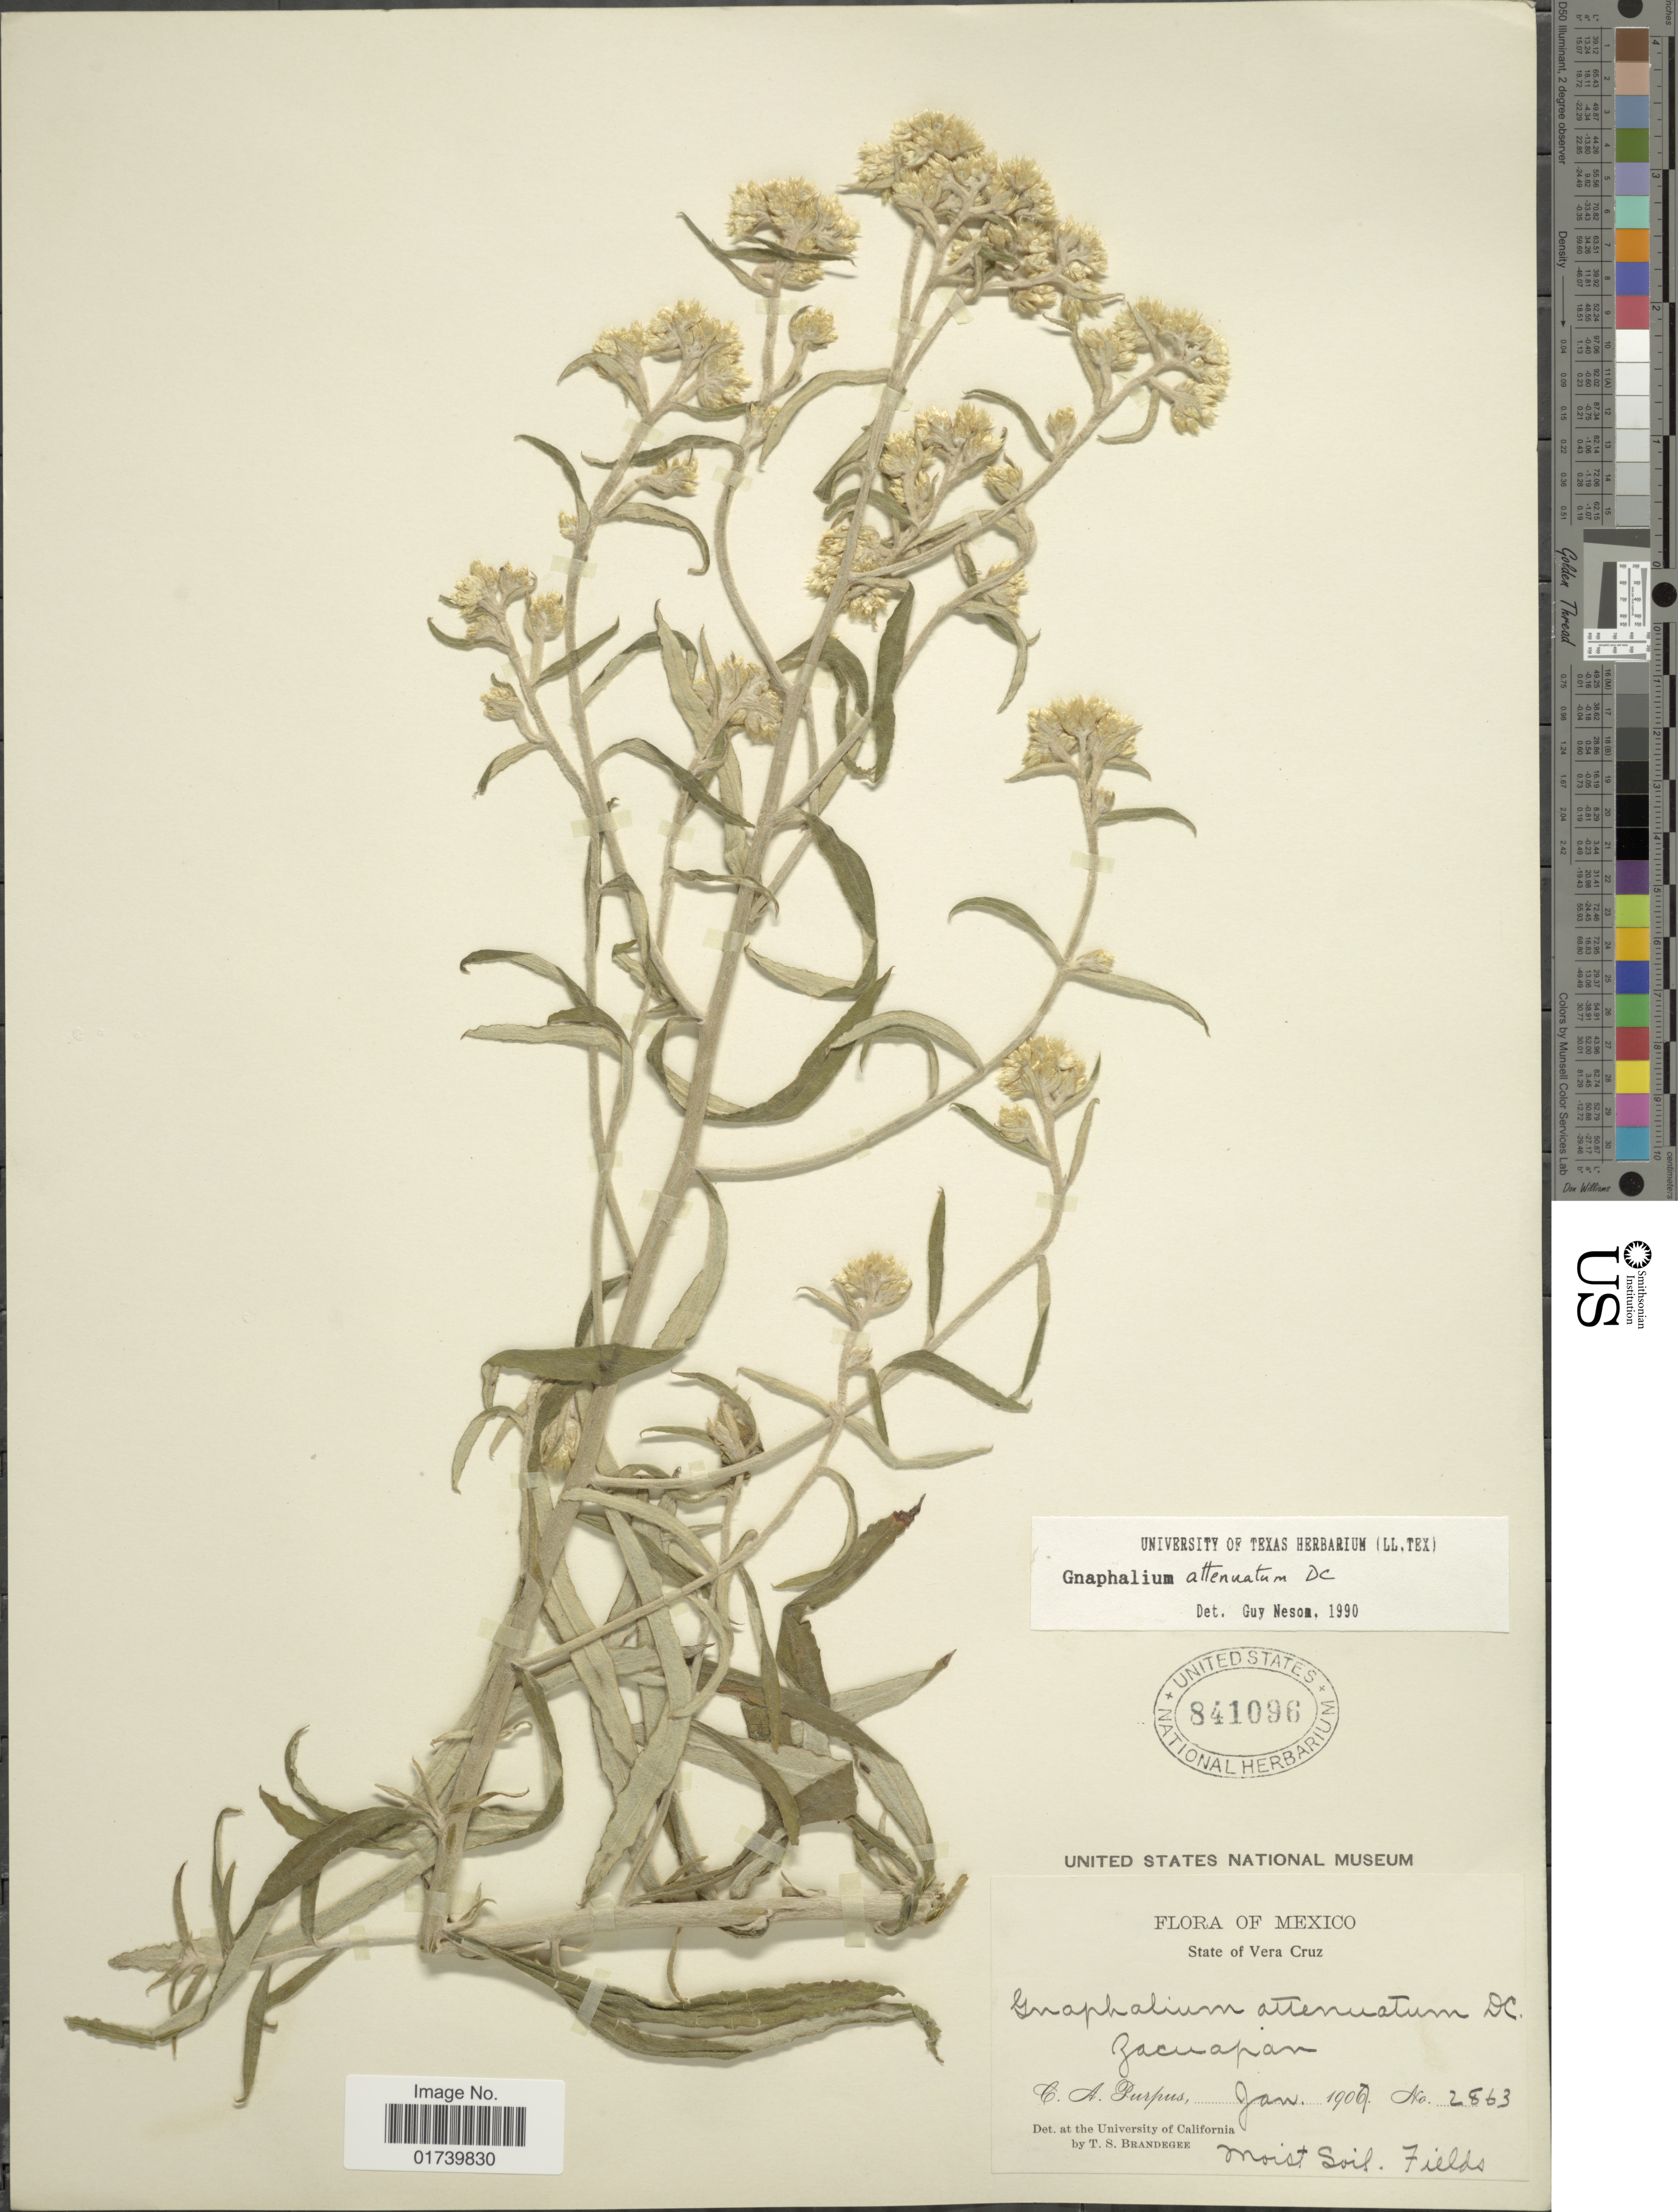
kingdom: Plantae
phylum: Tracheophyta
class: Magnoliopsida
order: Asterales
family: Asteraceae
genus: Pseudognaphalium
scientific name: Pseudognaphalium attenuatum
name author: (DC.) Anderb.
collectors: C. A. Purpus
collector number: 2863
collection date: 1907-01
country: Mexico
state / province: Veracruz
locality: Zacuapan.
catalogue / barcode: US 841096